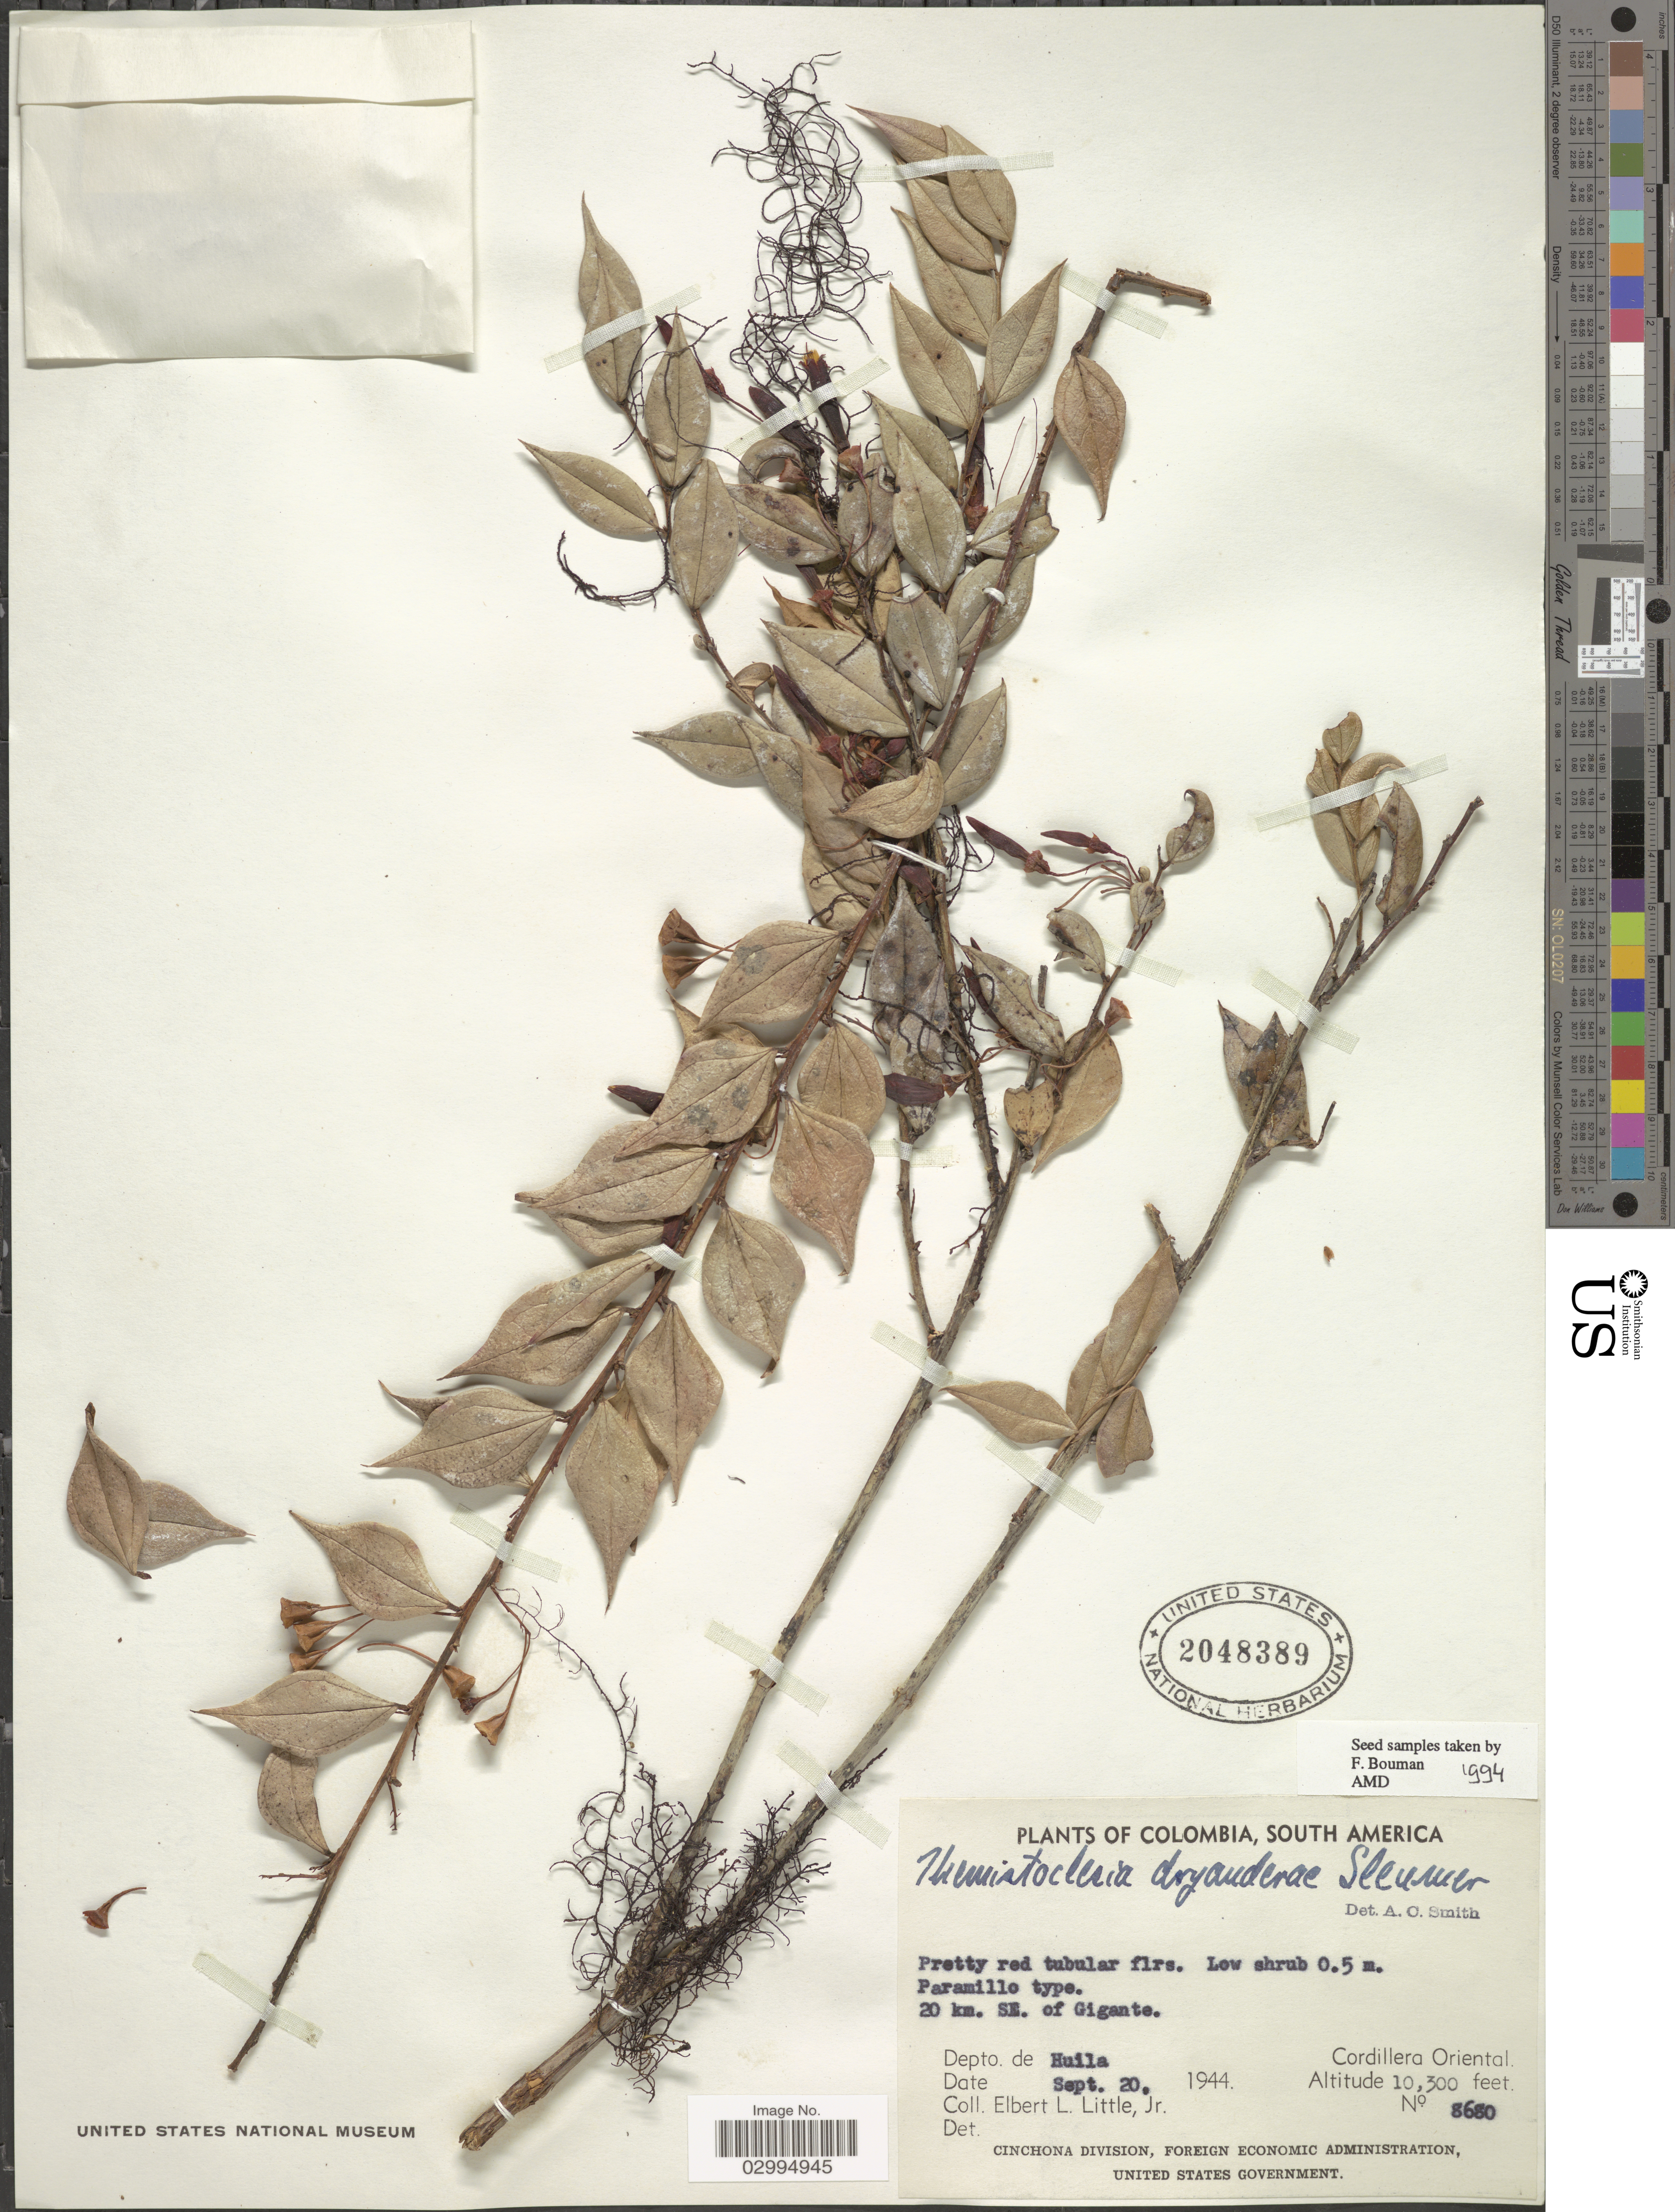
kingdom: Plantae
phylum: Tracheophyta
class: Magnoliopsida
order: Ericales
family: Ericaceae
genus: Themistoclesia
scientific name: Themistoclesia dryanderae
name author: Sleumer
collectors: E. L. Little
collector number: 8680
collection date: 1944-09-20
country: Colombia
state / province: Huila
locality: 20 km. SE. of Gigante. Depto. de Huila. Cordillera Oriental.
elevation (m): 3139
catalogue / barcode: US 2048389